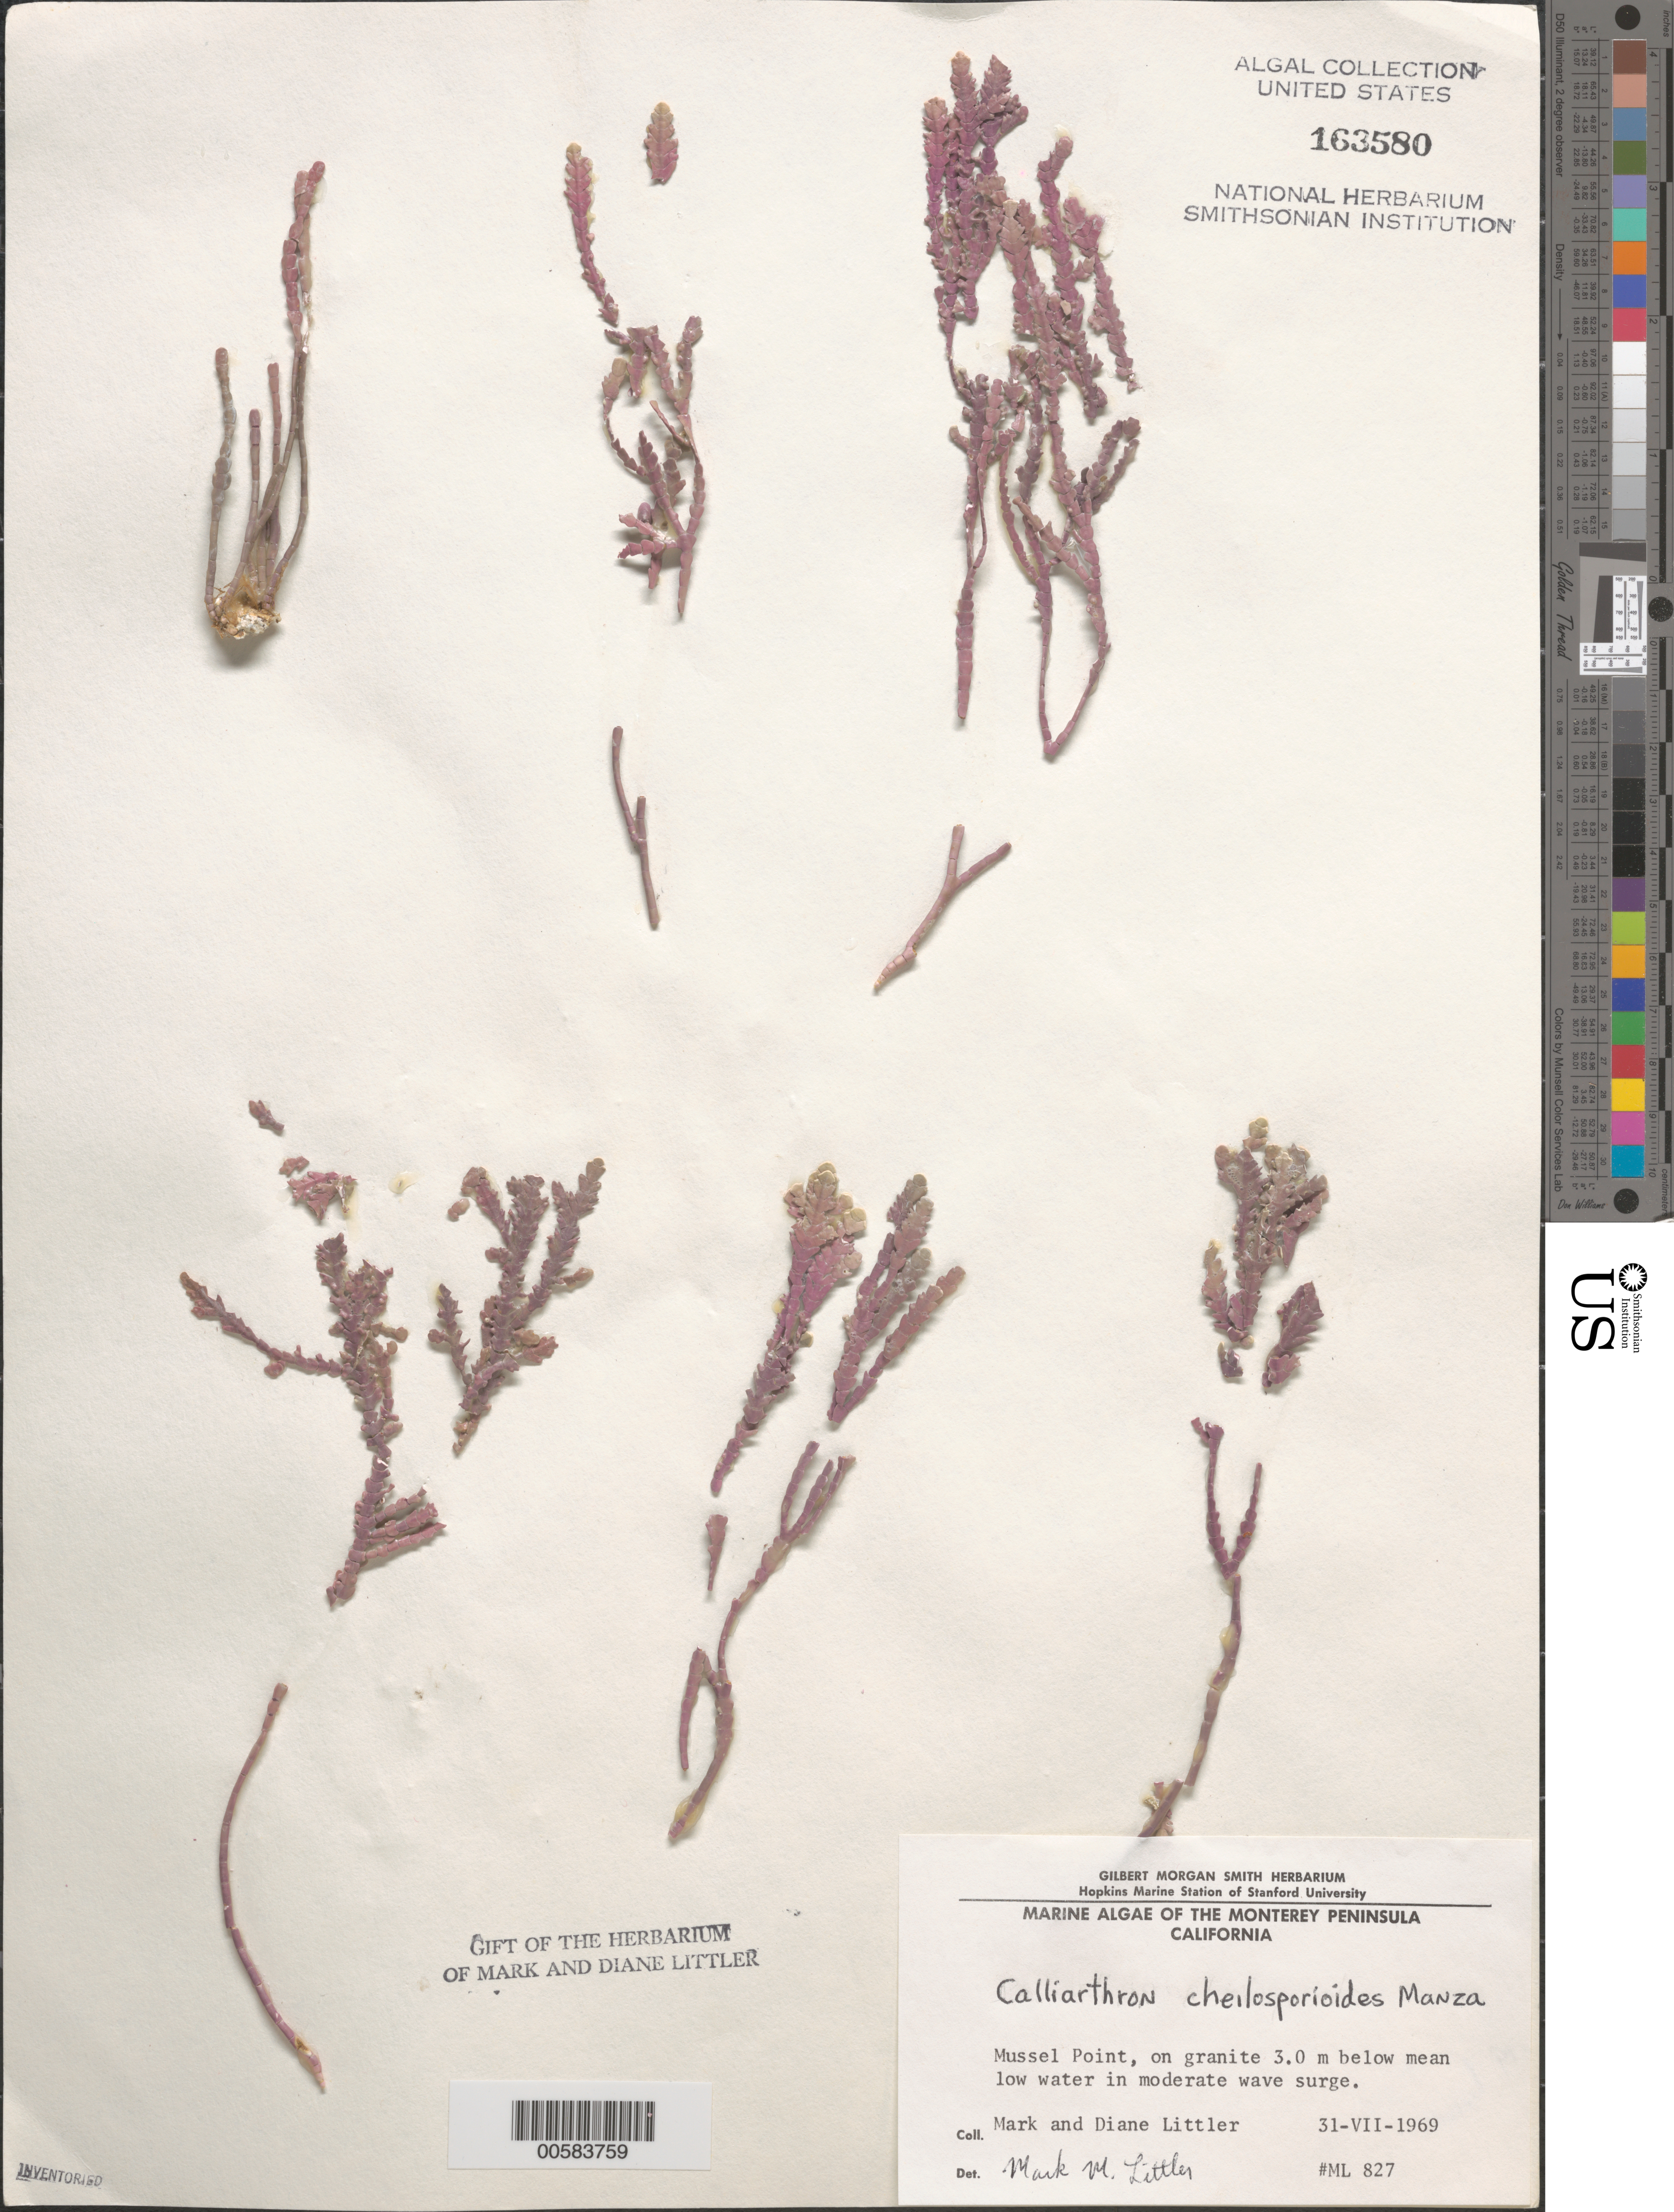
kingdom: Plantae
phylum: Rhodophyta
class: Florideophyceae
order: Corallinales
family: Corallinaceae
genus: Calliarthron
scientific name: Calliarthron cheilosporioides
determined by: Littler, M. M.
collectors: M. M. Littler & D. S. Littler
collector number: ML 827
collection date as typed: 31 Jul 1969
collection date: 1969-07-31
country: United States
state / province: California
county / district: Monterey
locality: Mussel Point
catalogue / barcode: US 163580